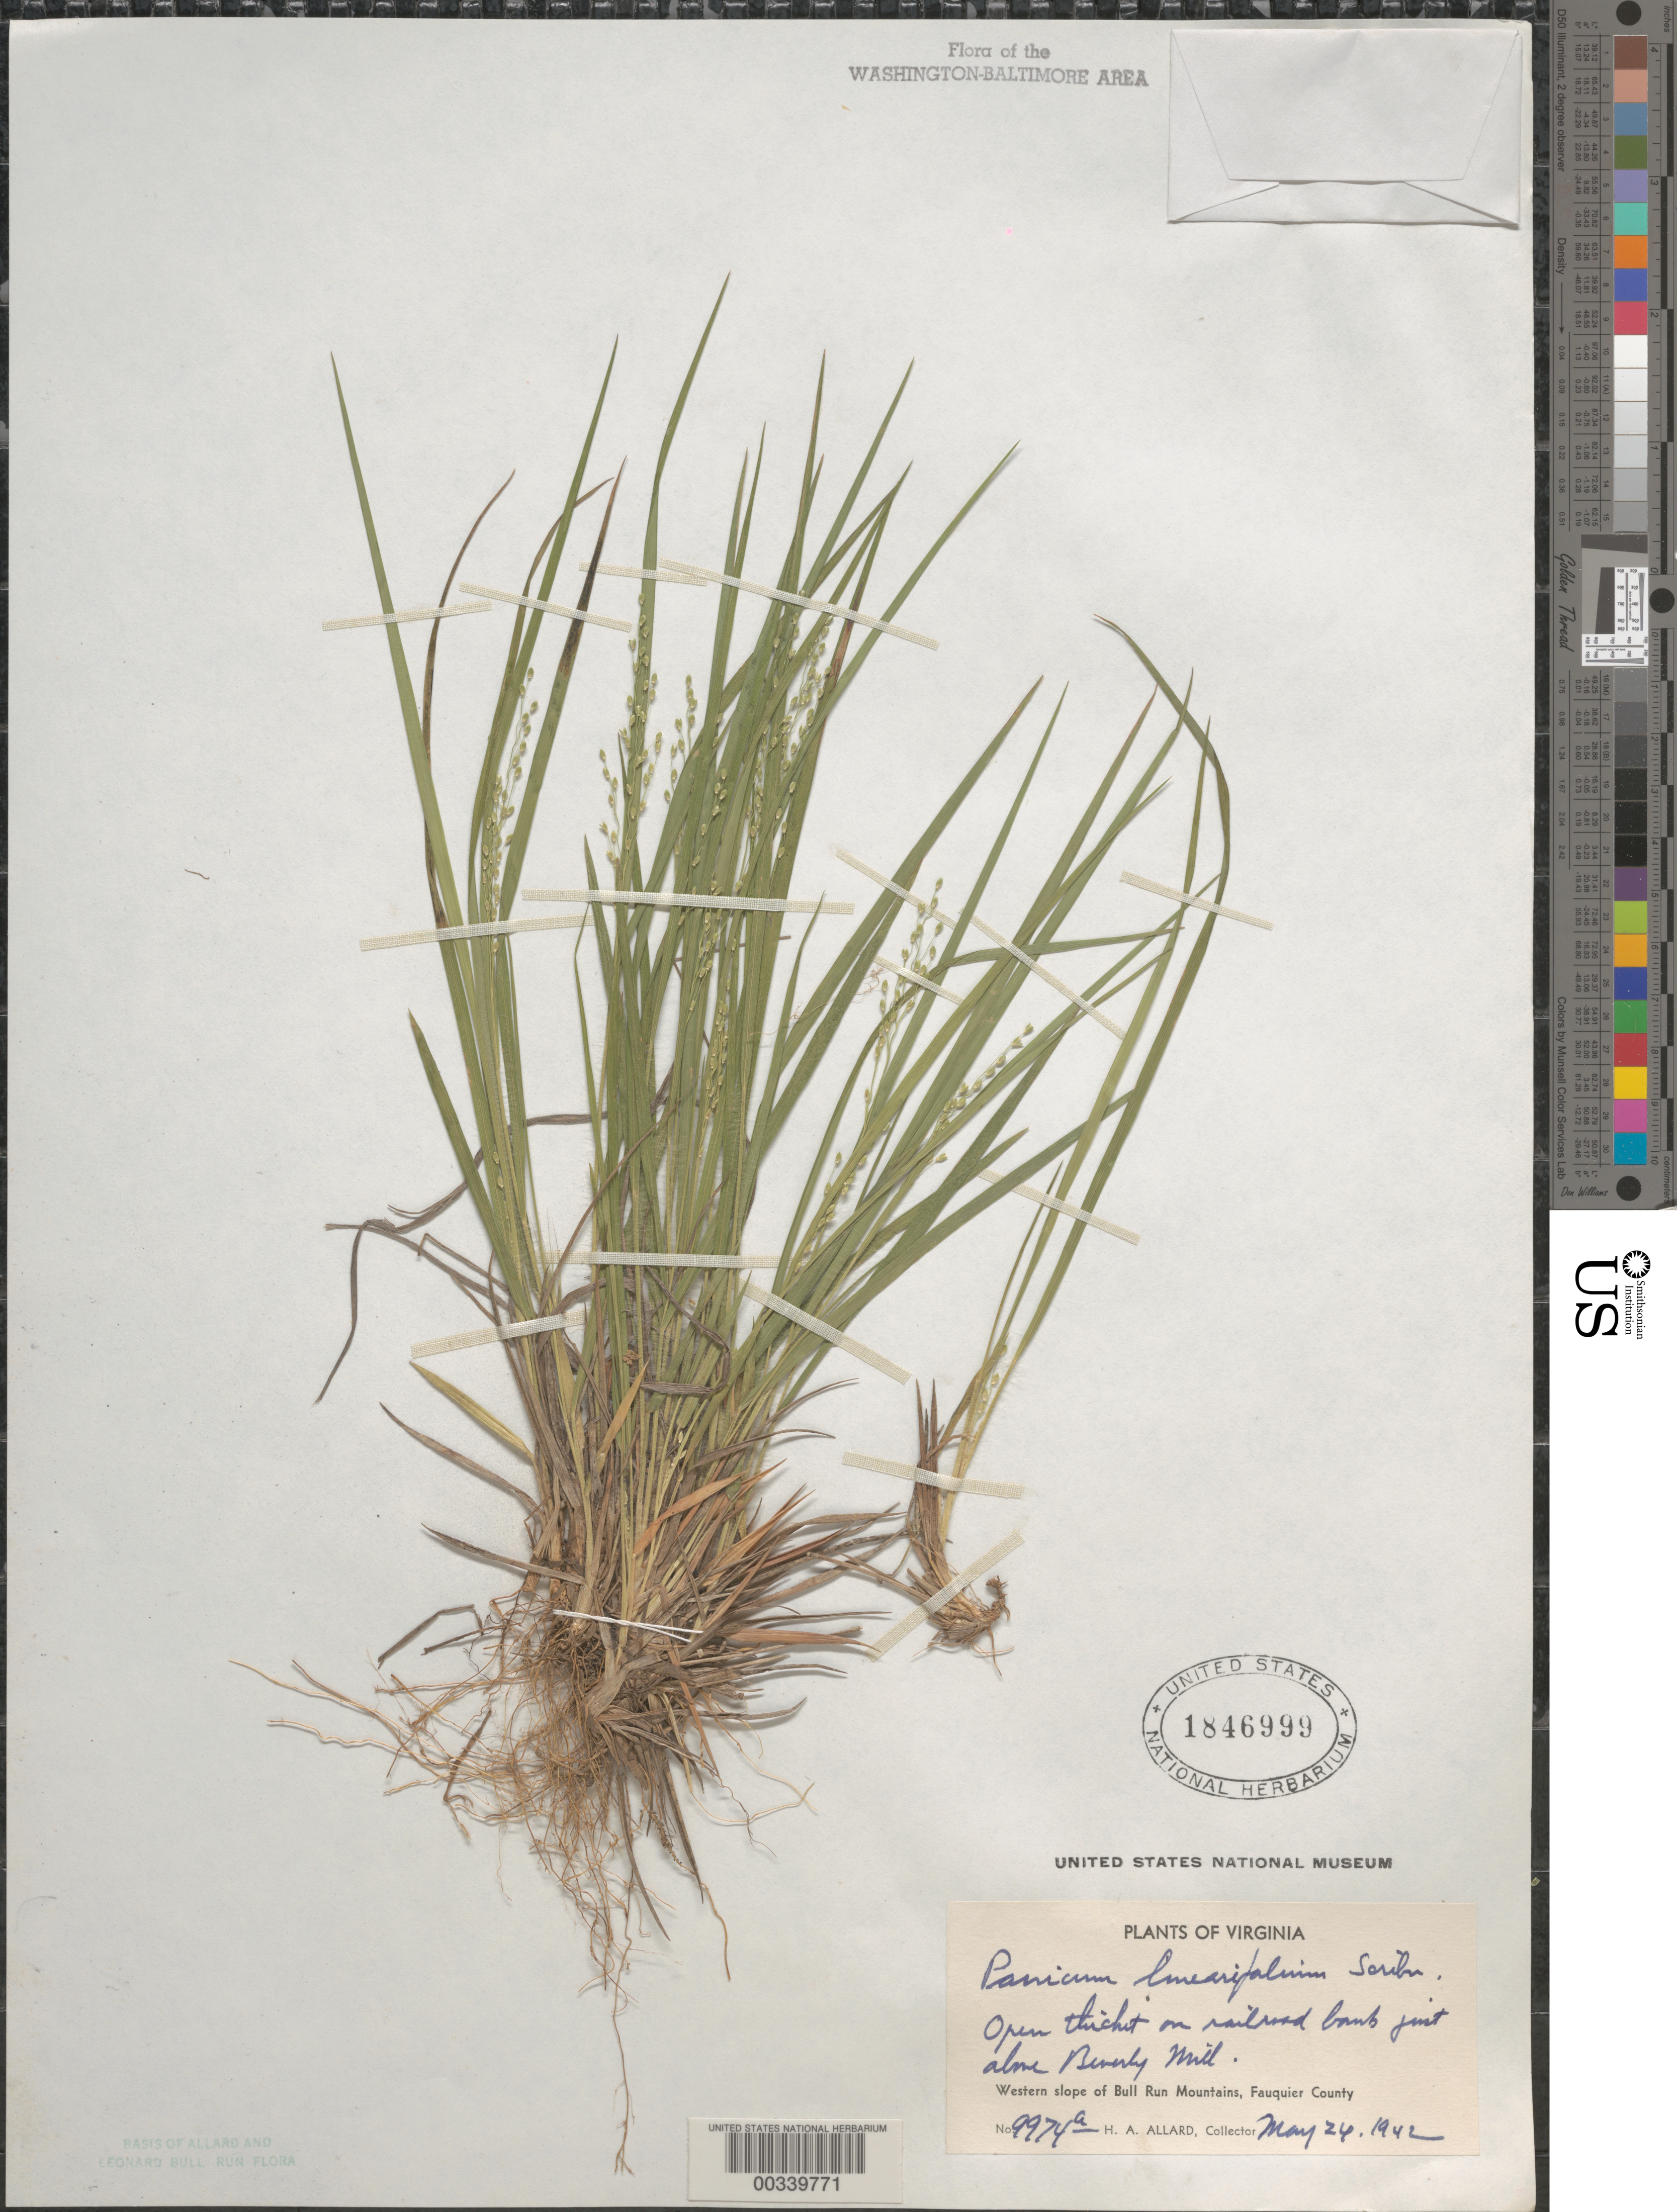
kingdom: Plantae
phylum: Tracheophyta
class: Liliopsida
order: Poales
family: Poaceae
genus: Dichanthelium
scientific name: Dichanthelium linearifolium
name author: (Scribn.) Gould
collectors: H. A. Allard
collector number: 9974A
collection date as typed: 26 May 1942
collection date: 1942-05-26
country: United States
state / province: Virginia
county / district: Fauquier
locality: Above Beverley Mill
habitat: Open thicket on railroad bank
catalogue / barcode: US 1846999